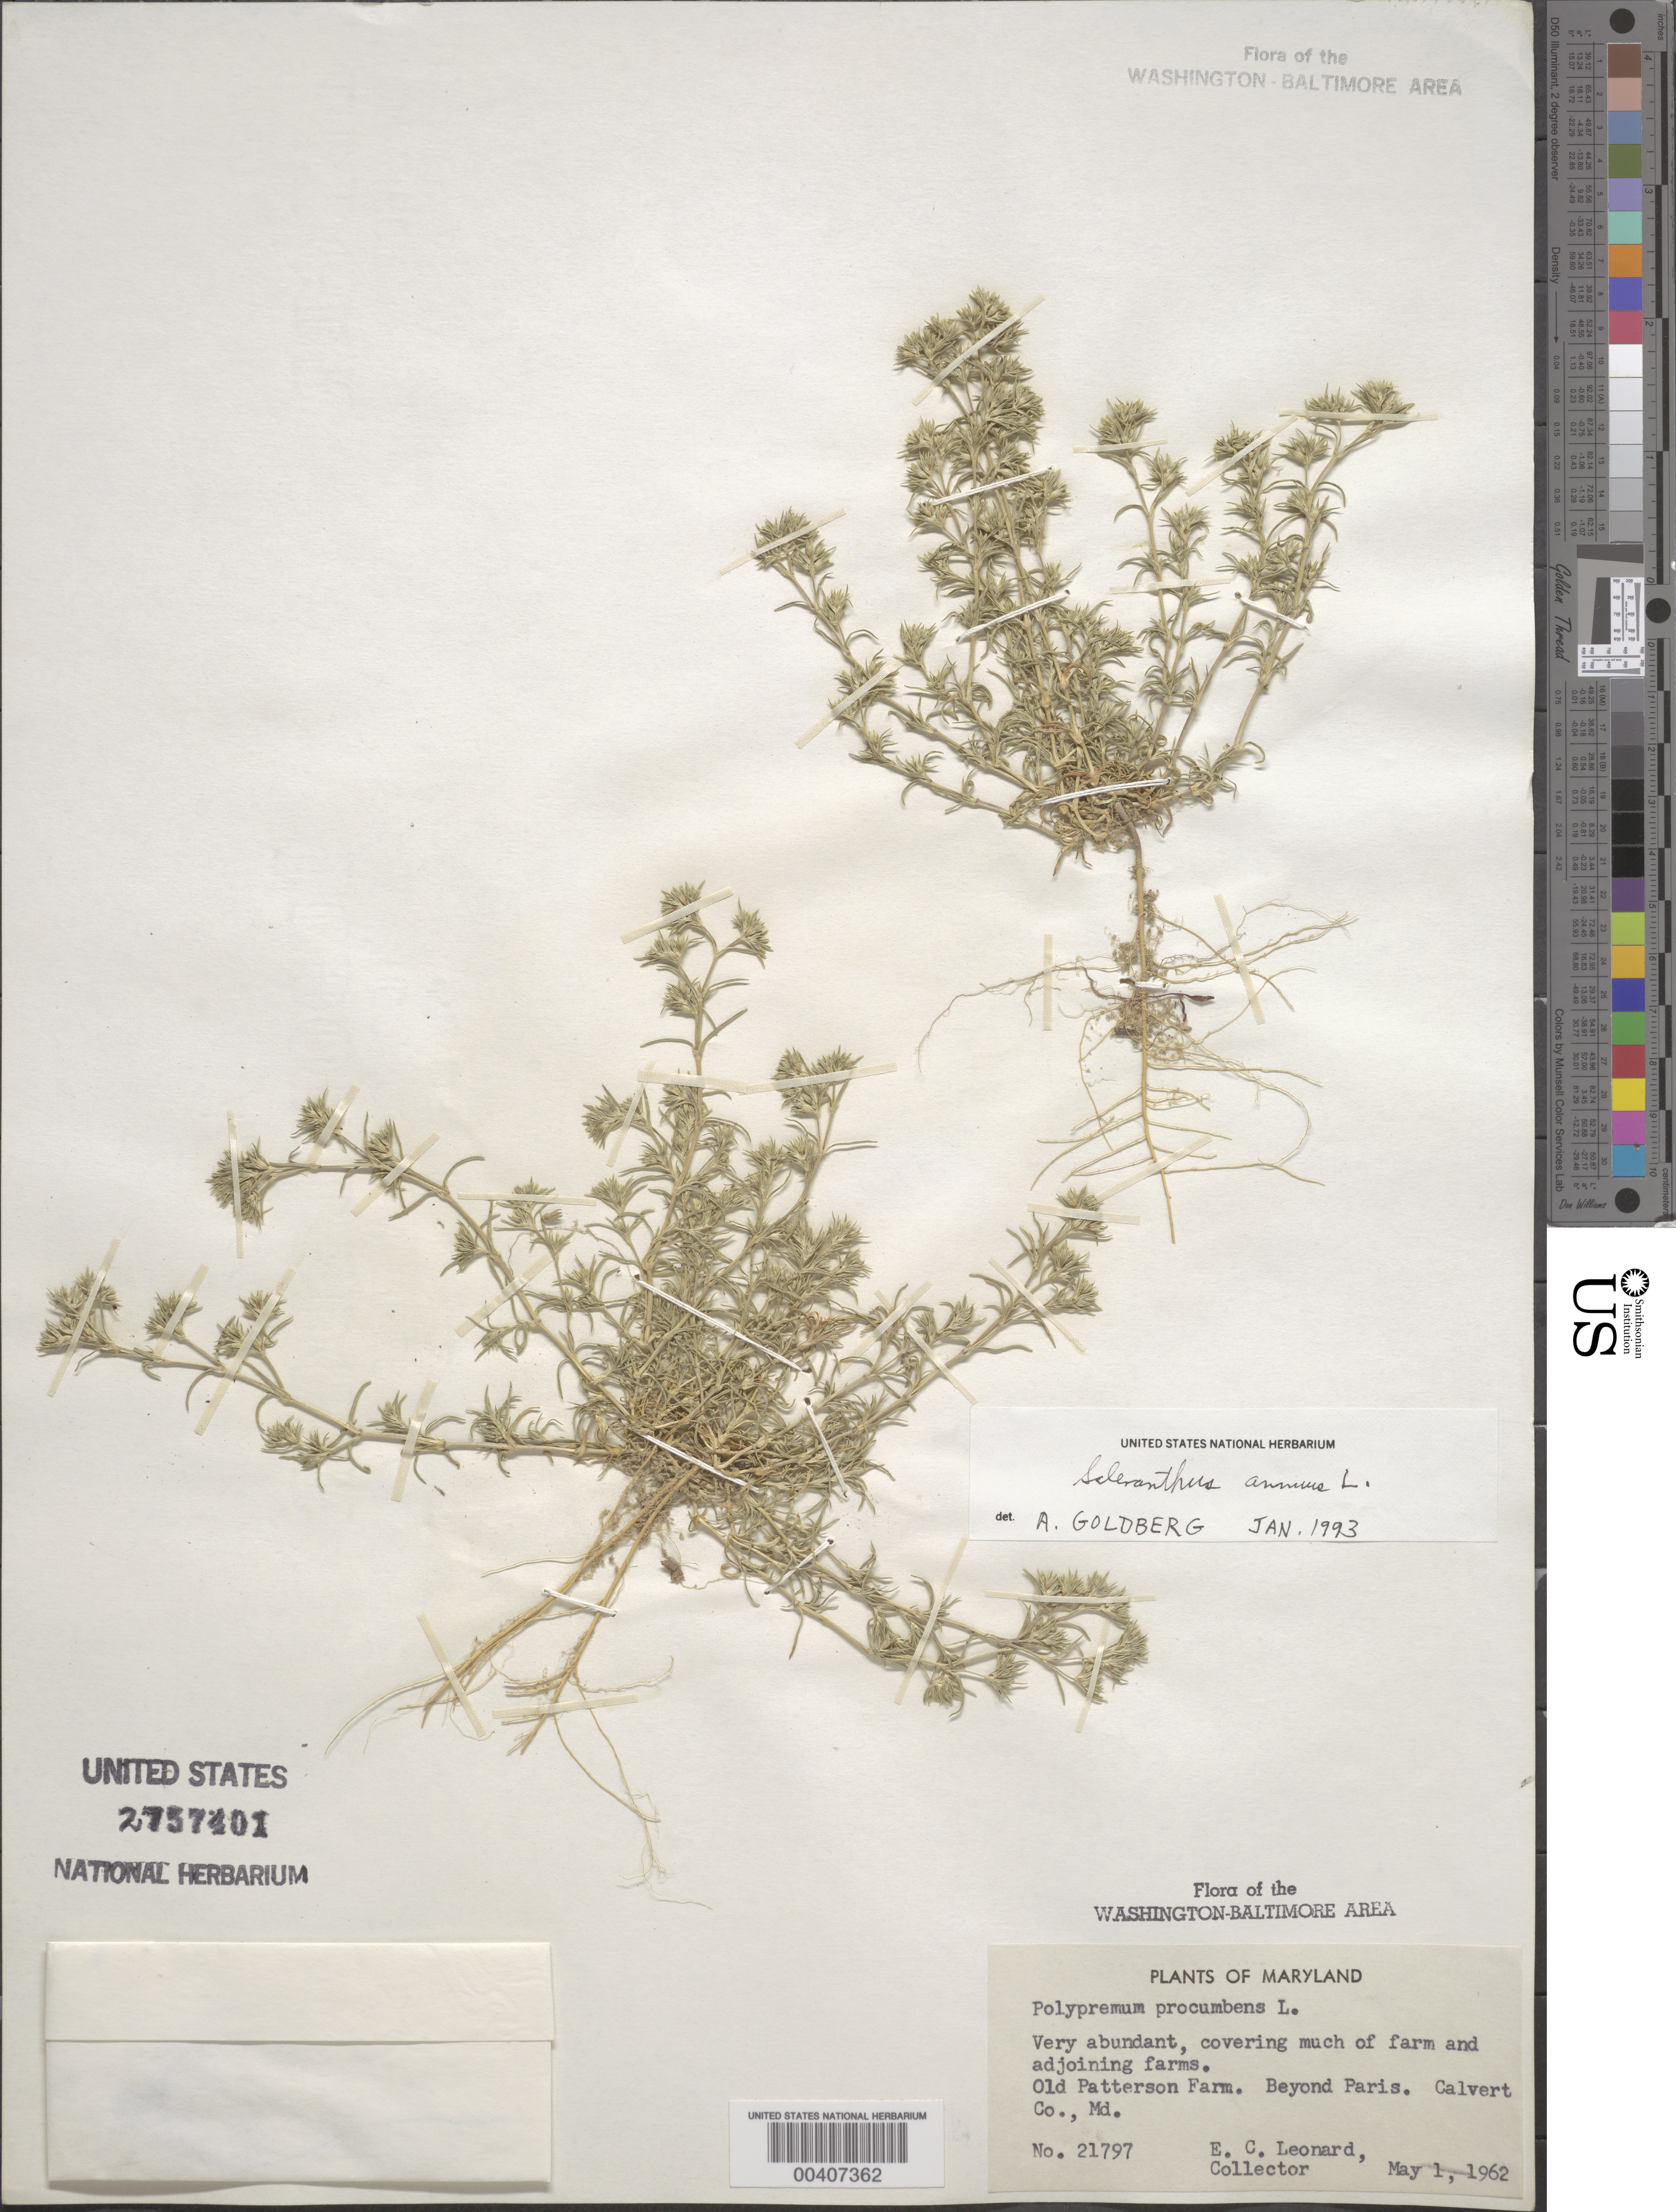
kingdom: Plantae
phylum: Tracheophyta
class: Magnoliopsida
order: Caryophyllales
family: Caryophyllaceae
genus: Scleranthus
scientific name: Scleranthus annuus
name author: L.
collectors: E. C. Leonard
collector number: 21797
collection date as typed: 01 May 1962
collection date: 1962-05-01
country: United States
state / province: Maryland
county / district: Calvert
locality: Old Patterson Farm, beyond Paris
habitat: Farmland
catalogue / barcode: US 2757401